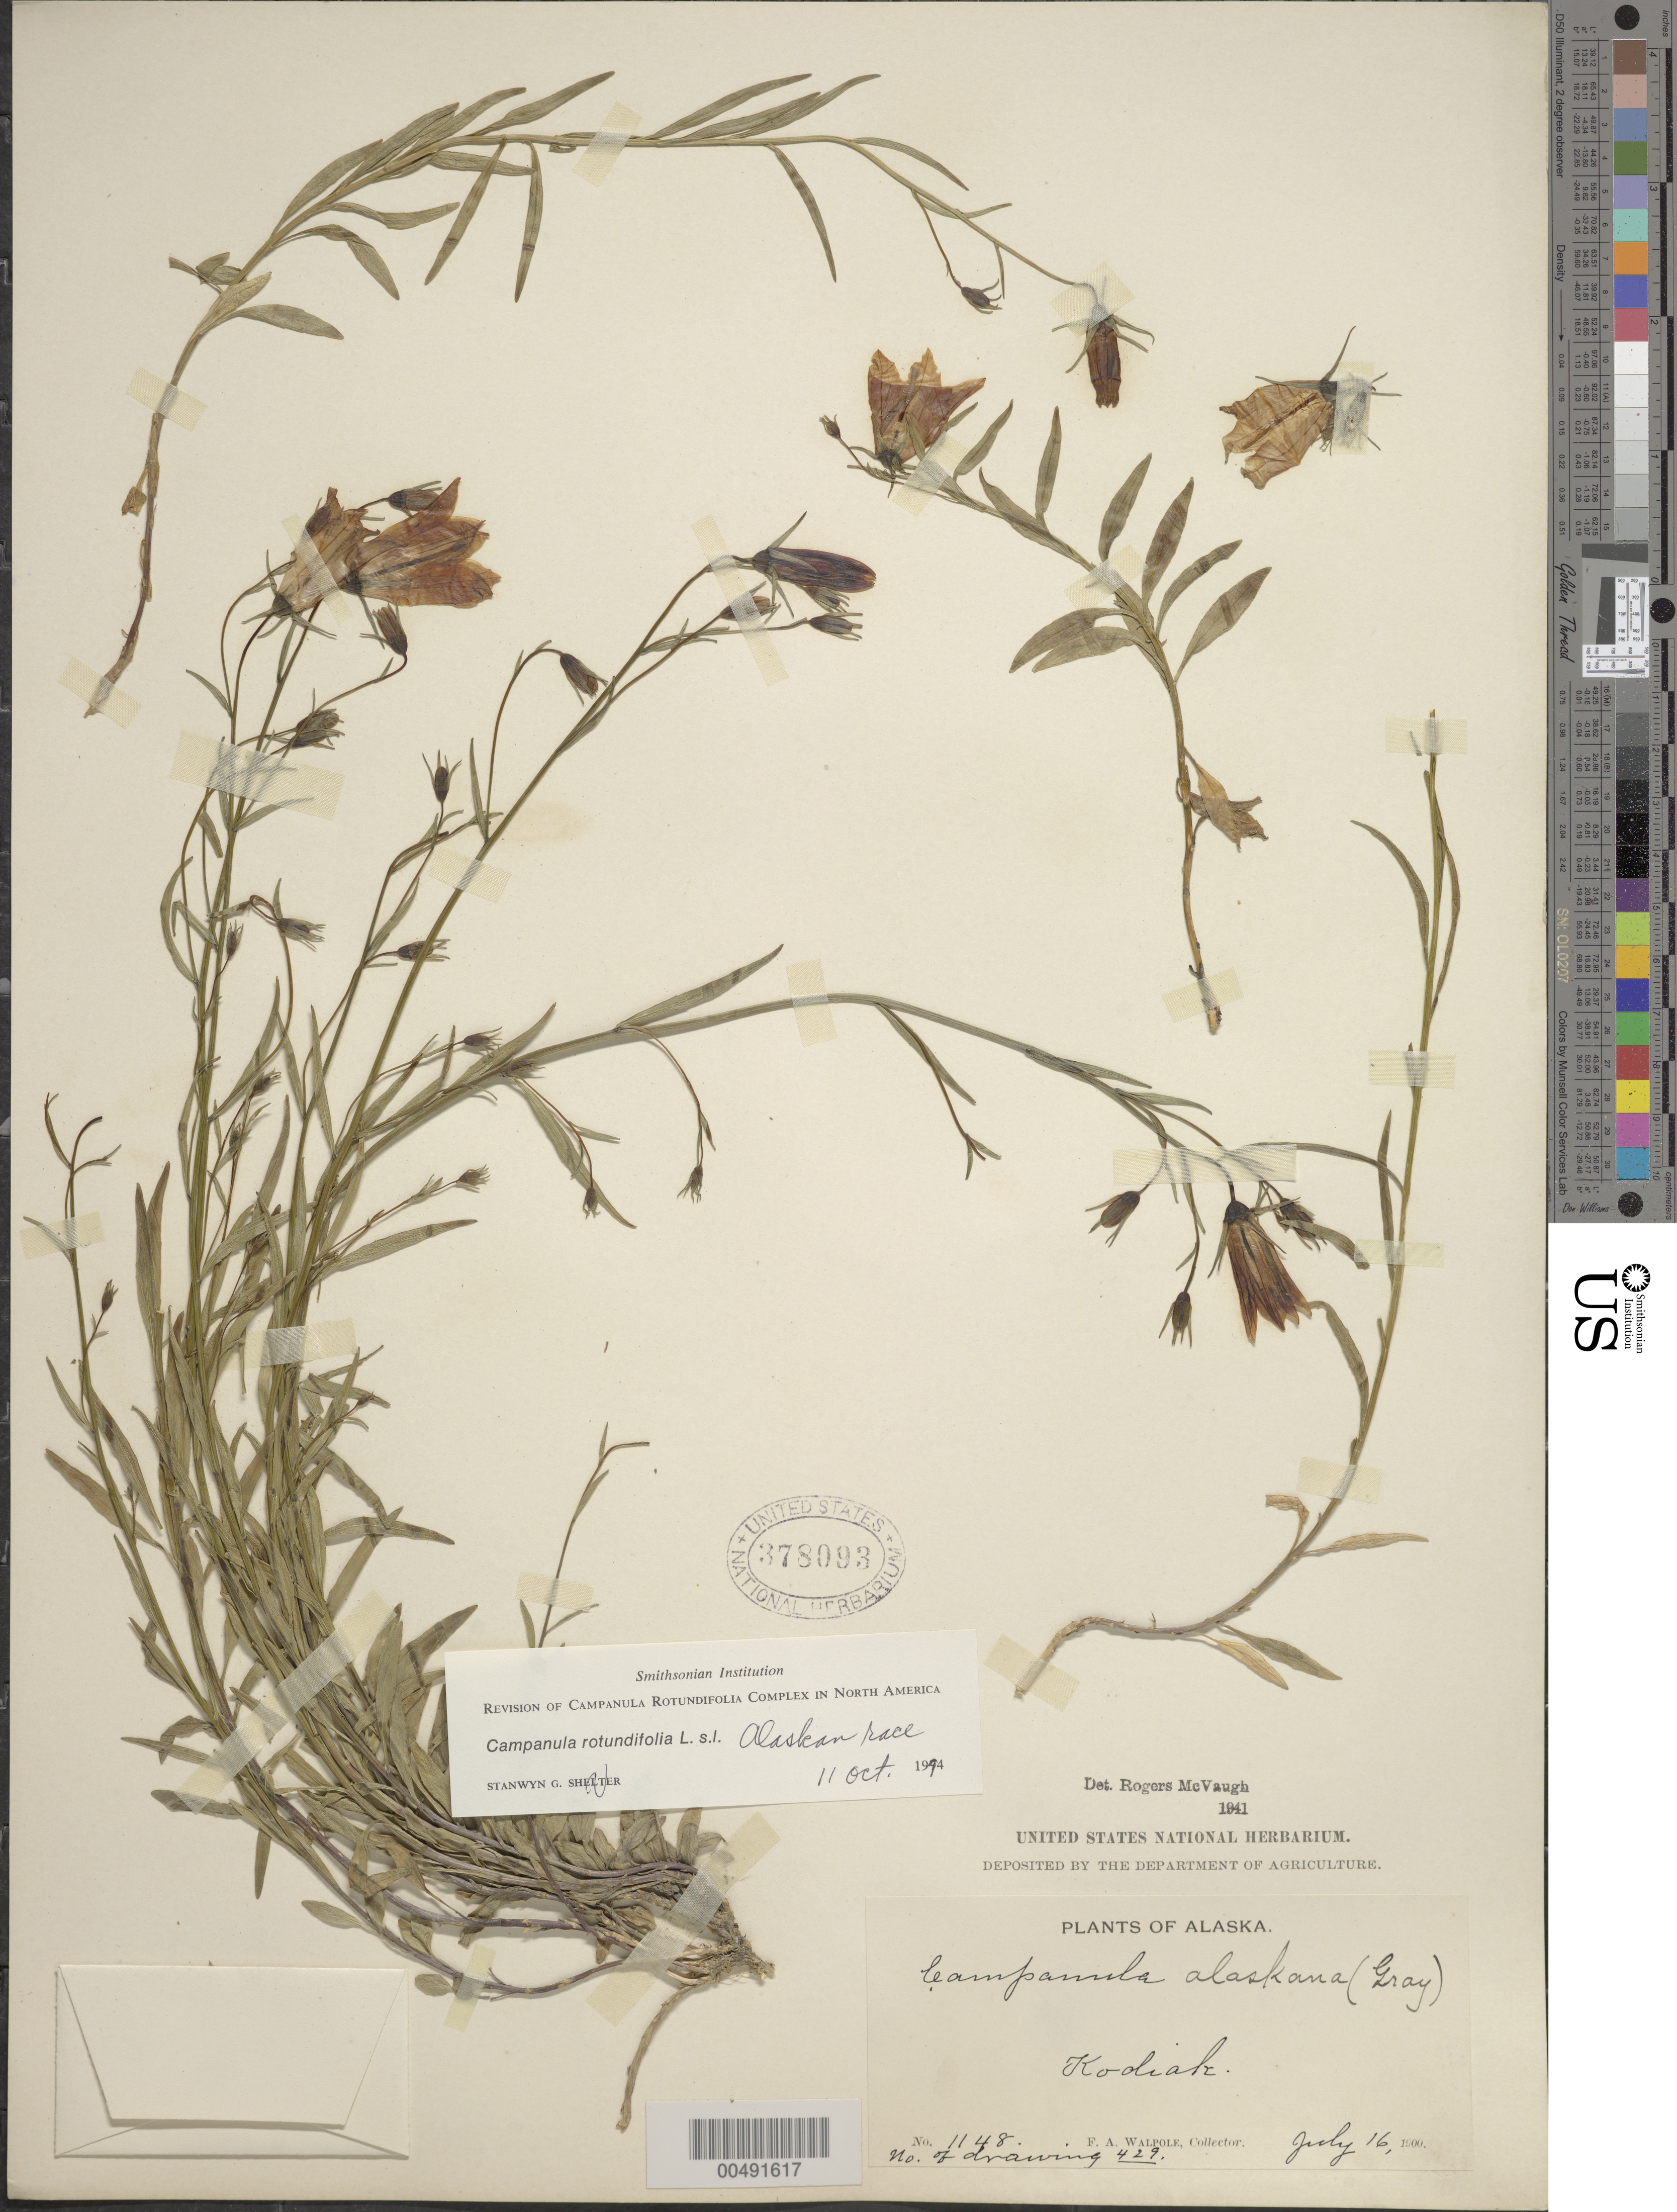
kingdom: Plantae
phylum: Tracheophyta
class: Magnoliopsida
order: Asterales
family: Campanulaceae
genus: Campanula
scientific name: Campanula rotundifolia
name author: L.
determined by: Shetler, Stanwyn G., (US), NMNH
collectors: F. Walpole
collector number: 1148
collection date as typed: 16 Jul 1900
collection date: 1900-07-16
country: United States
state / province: Alaska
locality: Kodiak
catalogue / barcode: US 378093